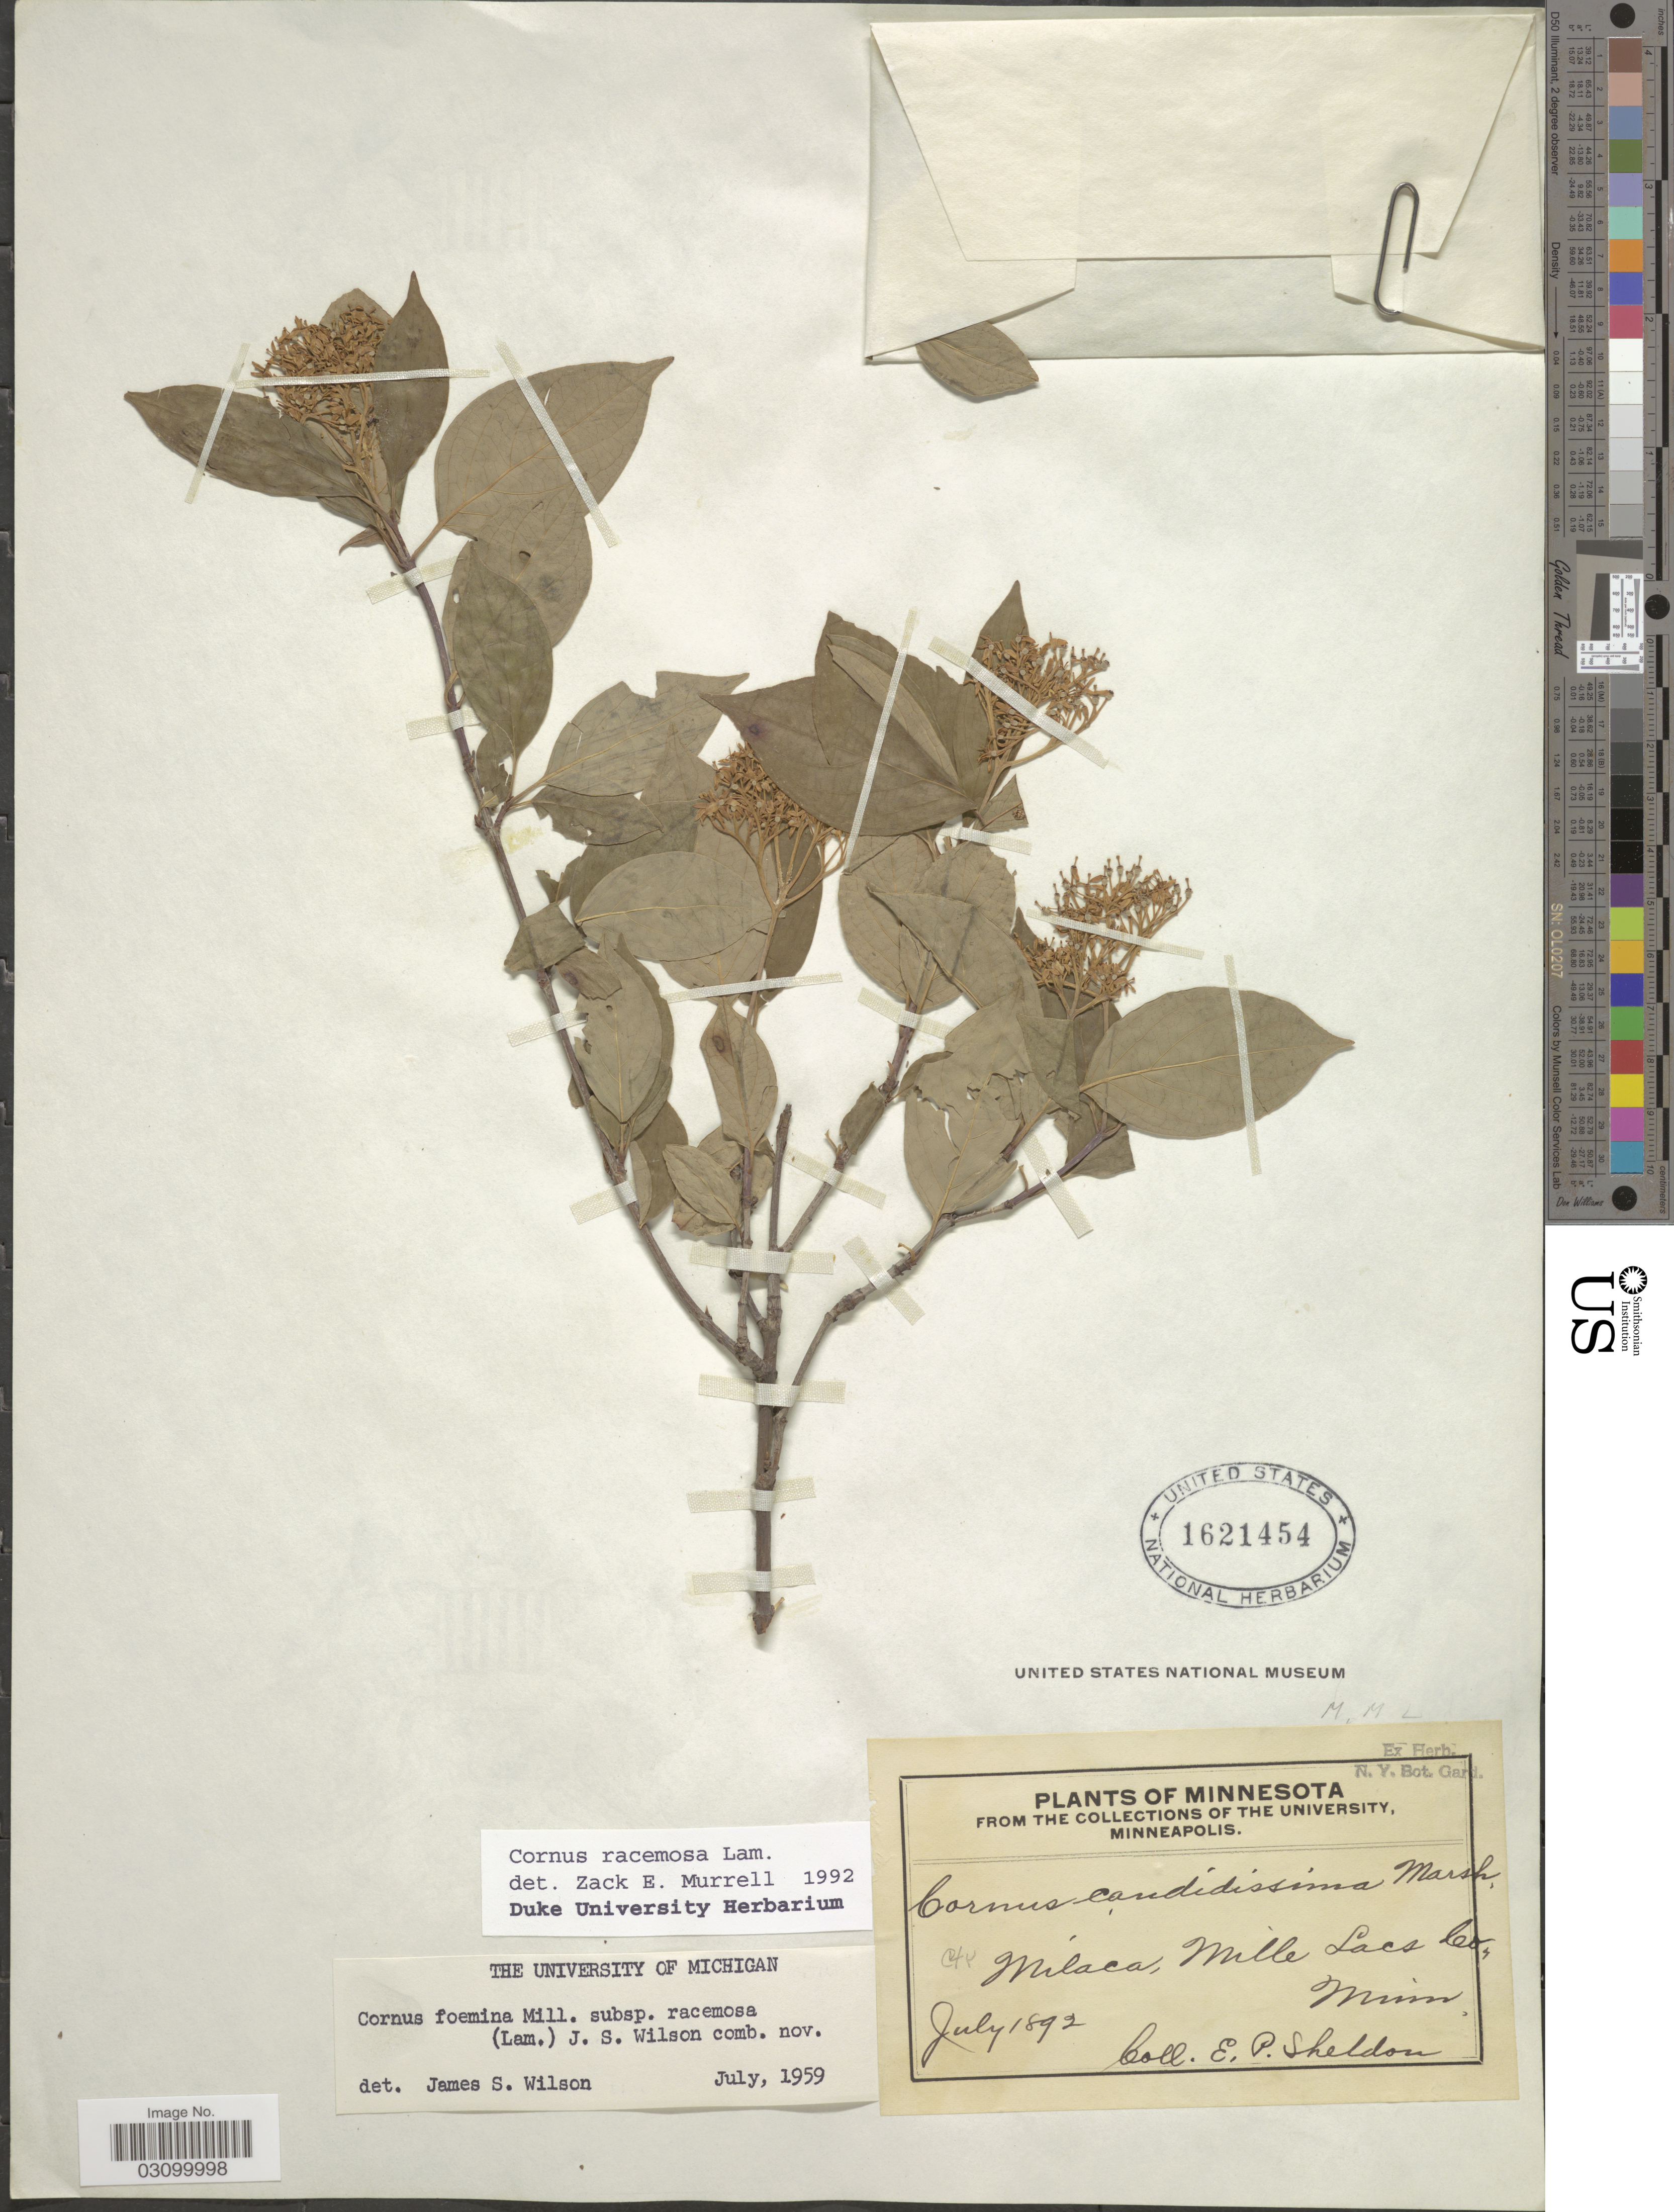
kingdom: Plantae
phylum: Tracheophyta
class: Magnoliopsida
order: Cornales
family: Cornaceae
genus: Cornus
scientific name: Cornus racemosa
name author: Lam.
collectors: E. P. Sheldon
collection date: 1892-07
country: United States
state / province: Minnesota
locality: Milaca, Mille Lacs Co.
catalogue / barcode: US 1621454